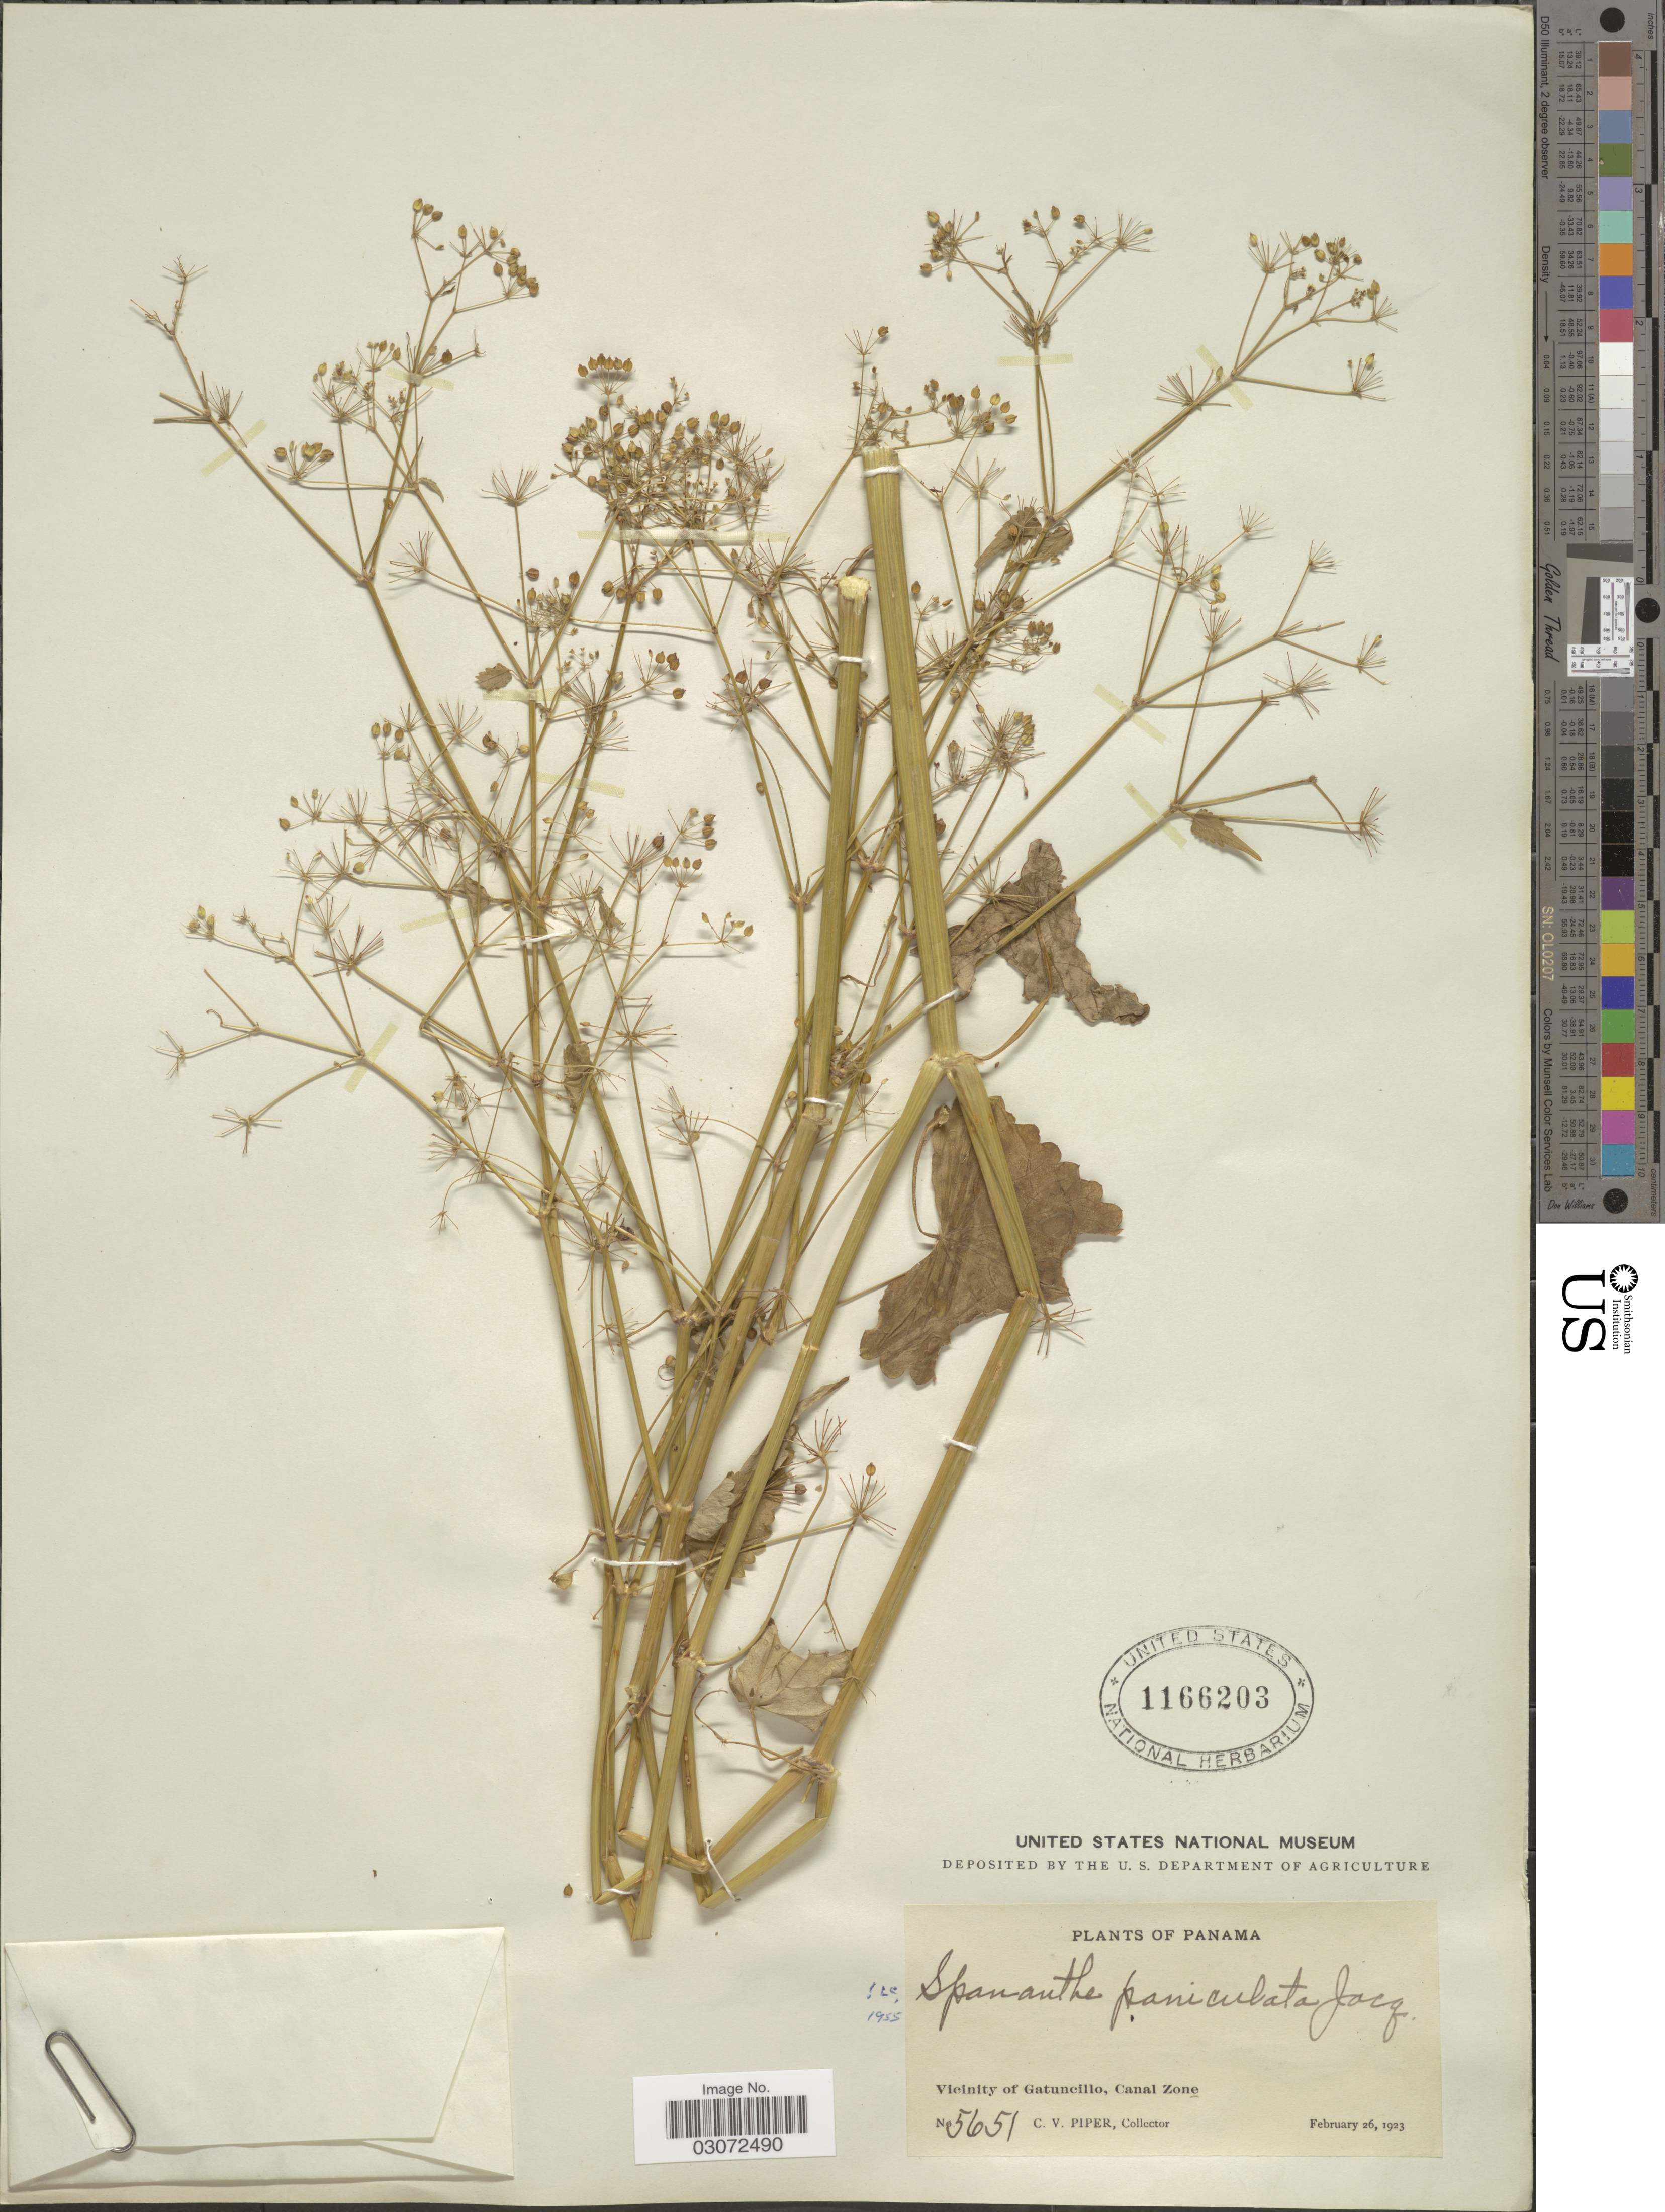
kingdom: Plantae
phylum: Tracheophyta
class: Magnoliopsida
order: Apiales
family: Apiaceae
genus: Spananthe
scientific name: Spananthe paniculata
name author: Jacq.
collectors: C. V. Piper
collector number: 5651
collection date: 1923-02-26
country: Panama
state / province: Colón / Panamá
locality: Vicinity of Gatuncillo, Canal Zone.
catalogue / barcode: US 1166203